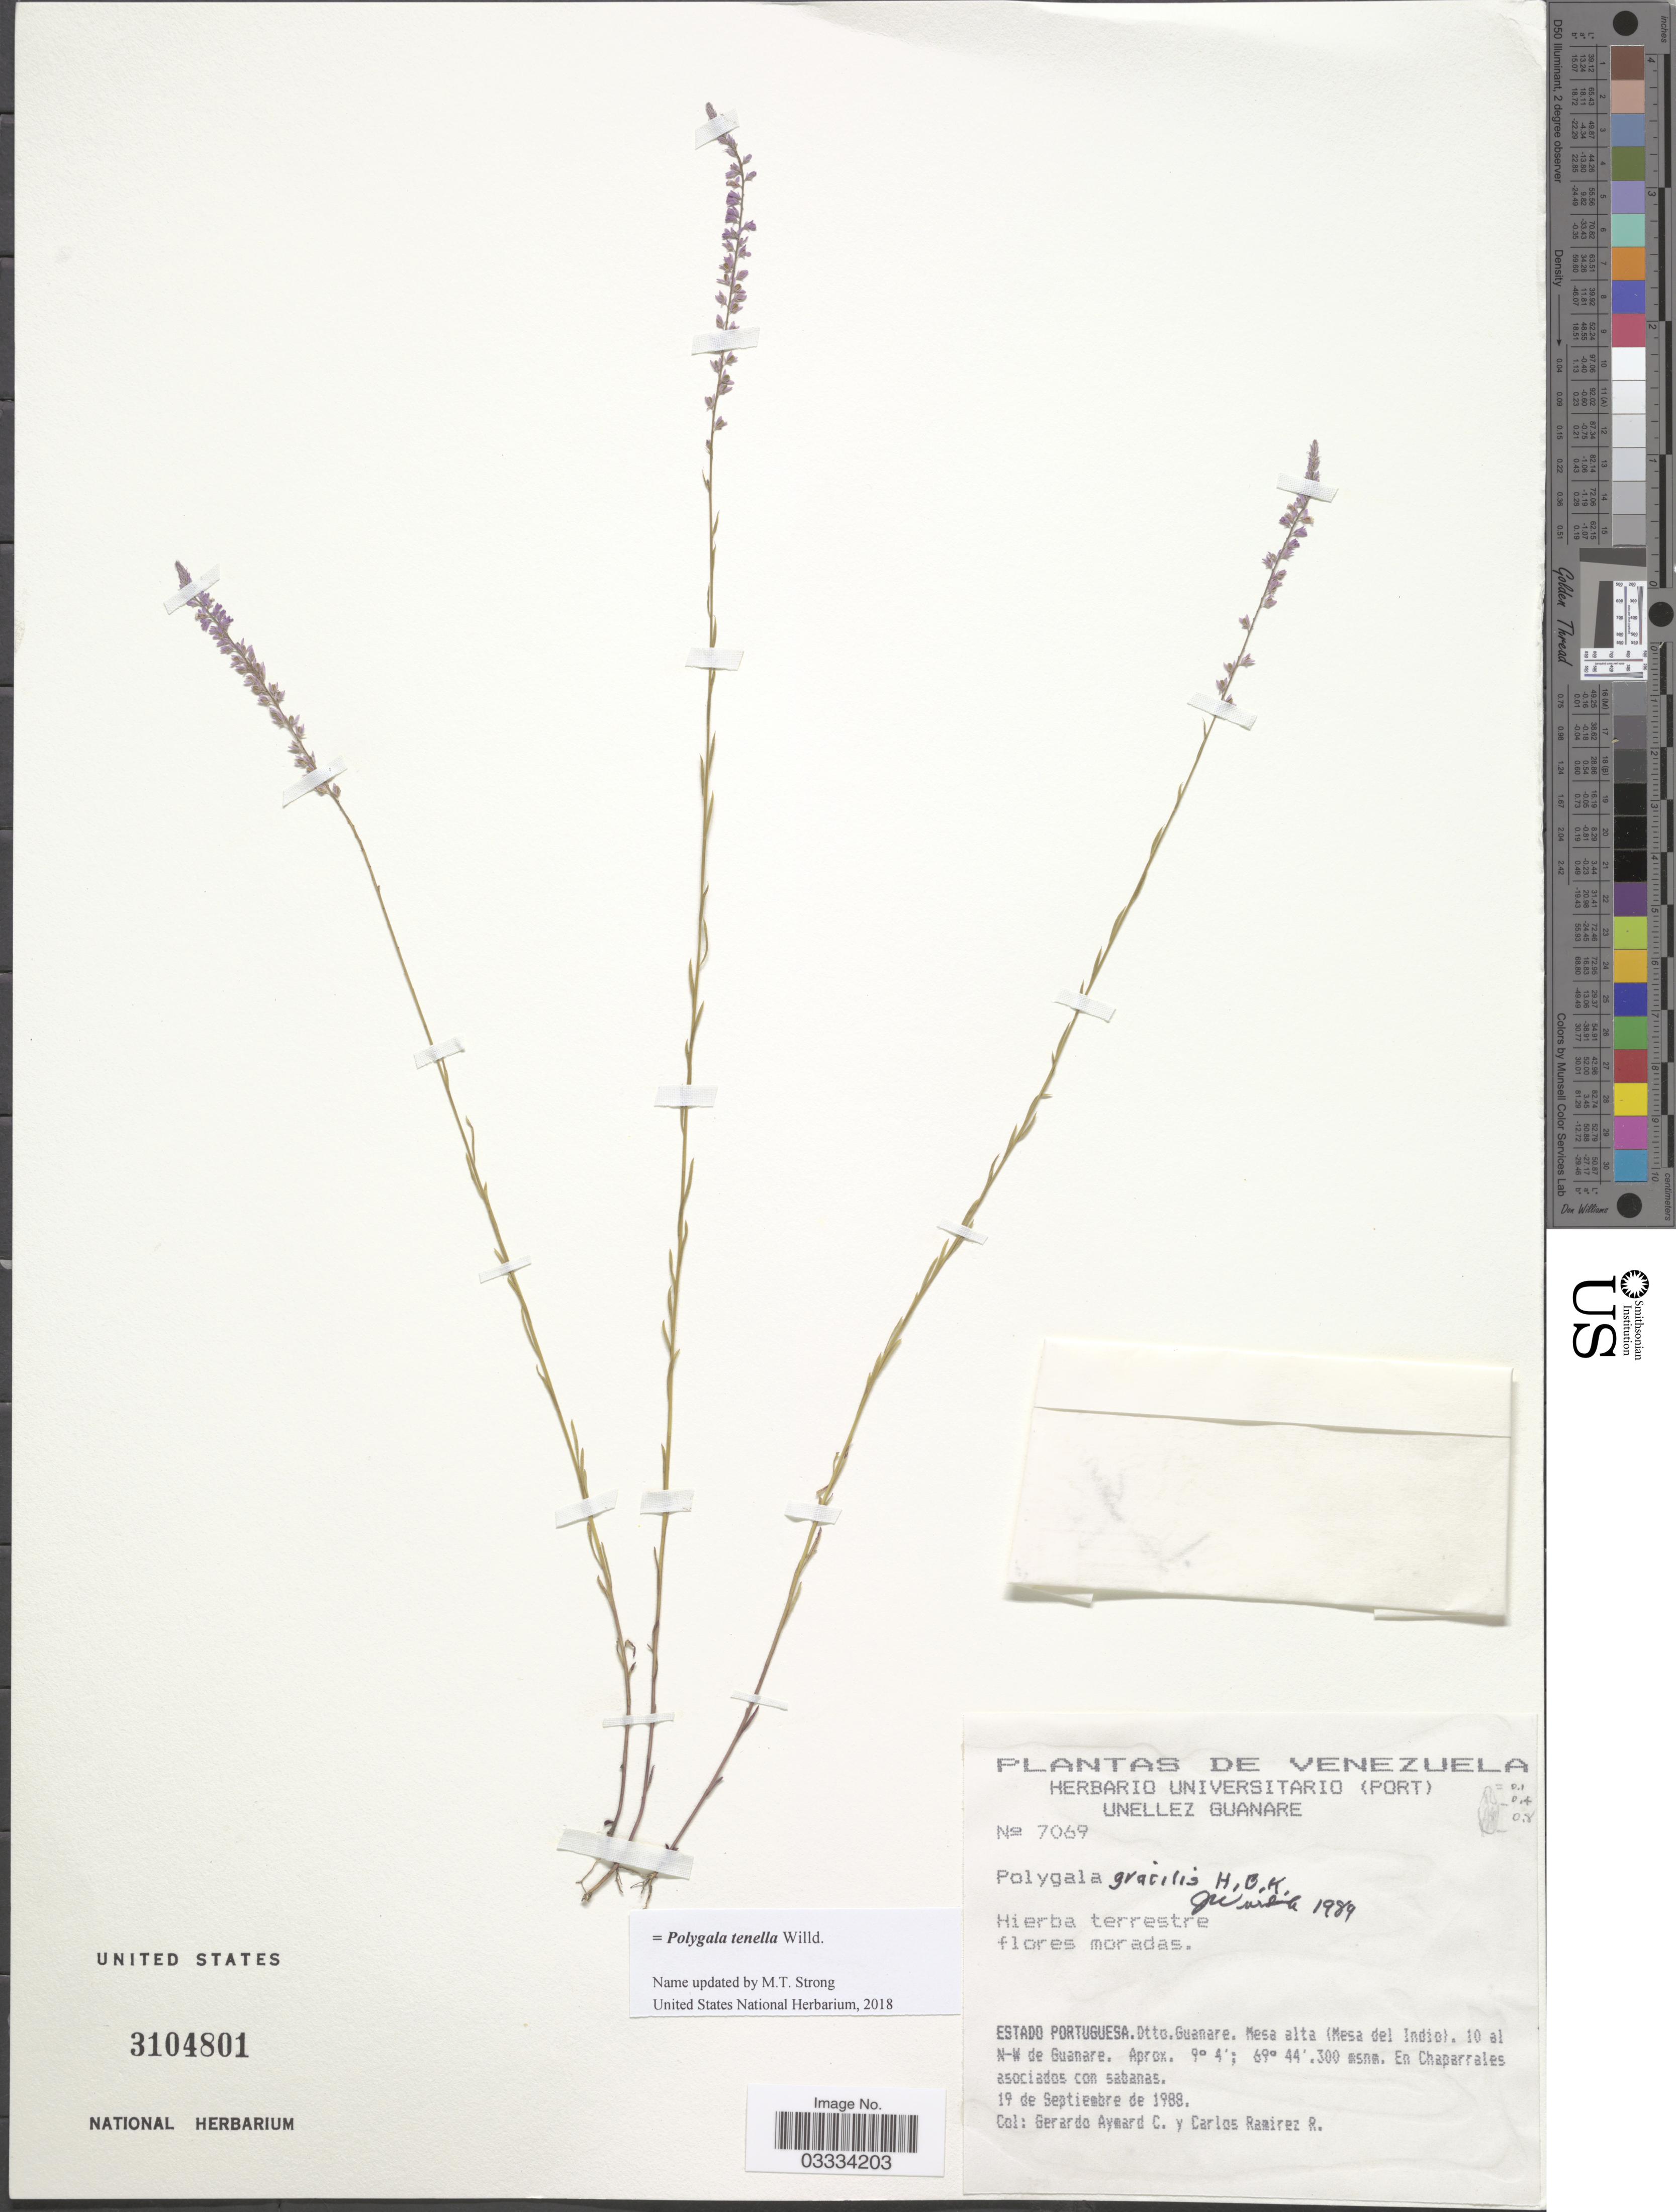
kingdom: Plantae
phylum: Tracheophyta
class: Magnoliopsida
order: Fabales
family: Polygalaceae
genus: Polygala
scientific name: Polygala tenella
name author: Willd.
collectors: G. A. Aymard & C. Ramirez R.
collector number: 7069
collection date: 1988-09-19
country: Venezuela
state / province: Portuguesa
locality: Dtto. Guanare. Mesa alta (Mesa del Indio). 10 al N-W de Guanare.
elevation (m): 300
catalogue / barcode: US 3104801